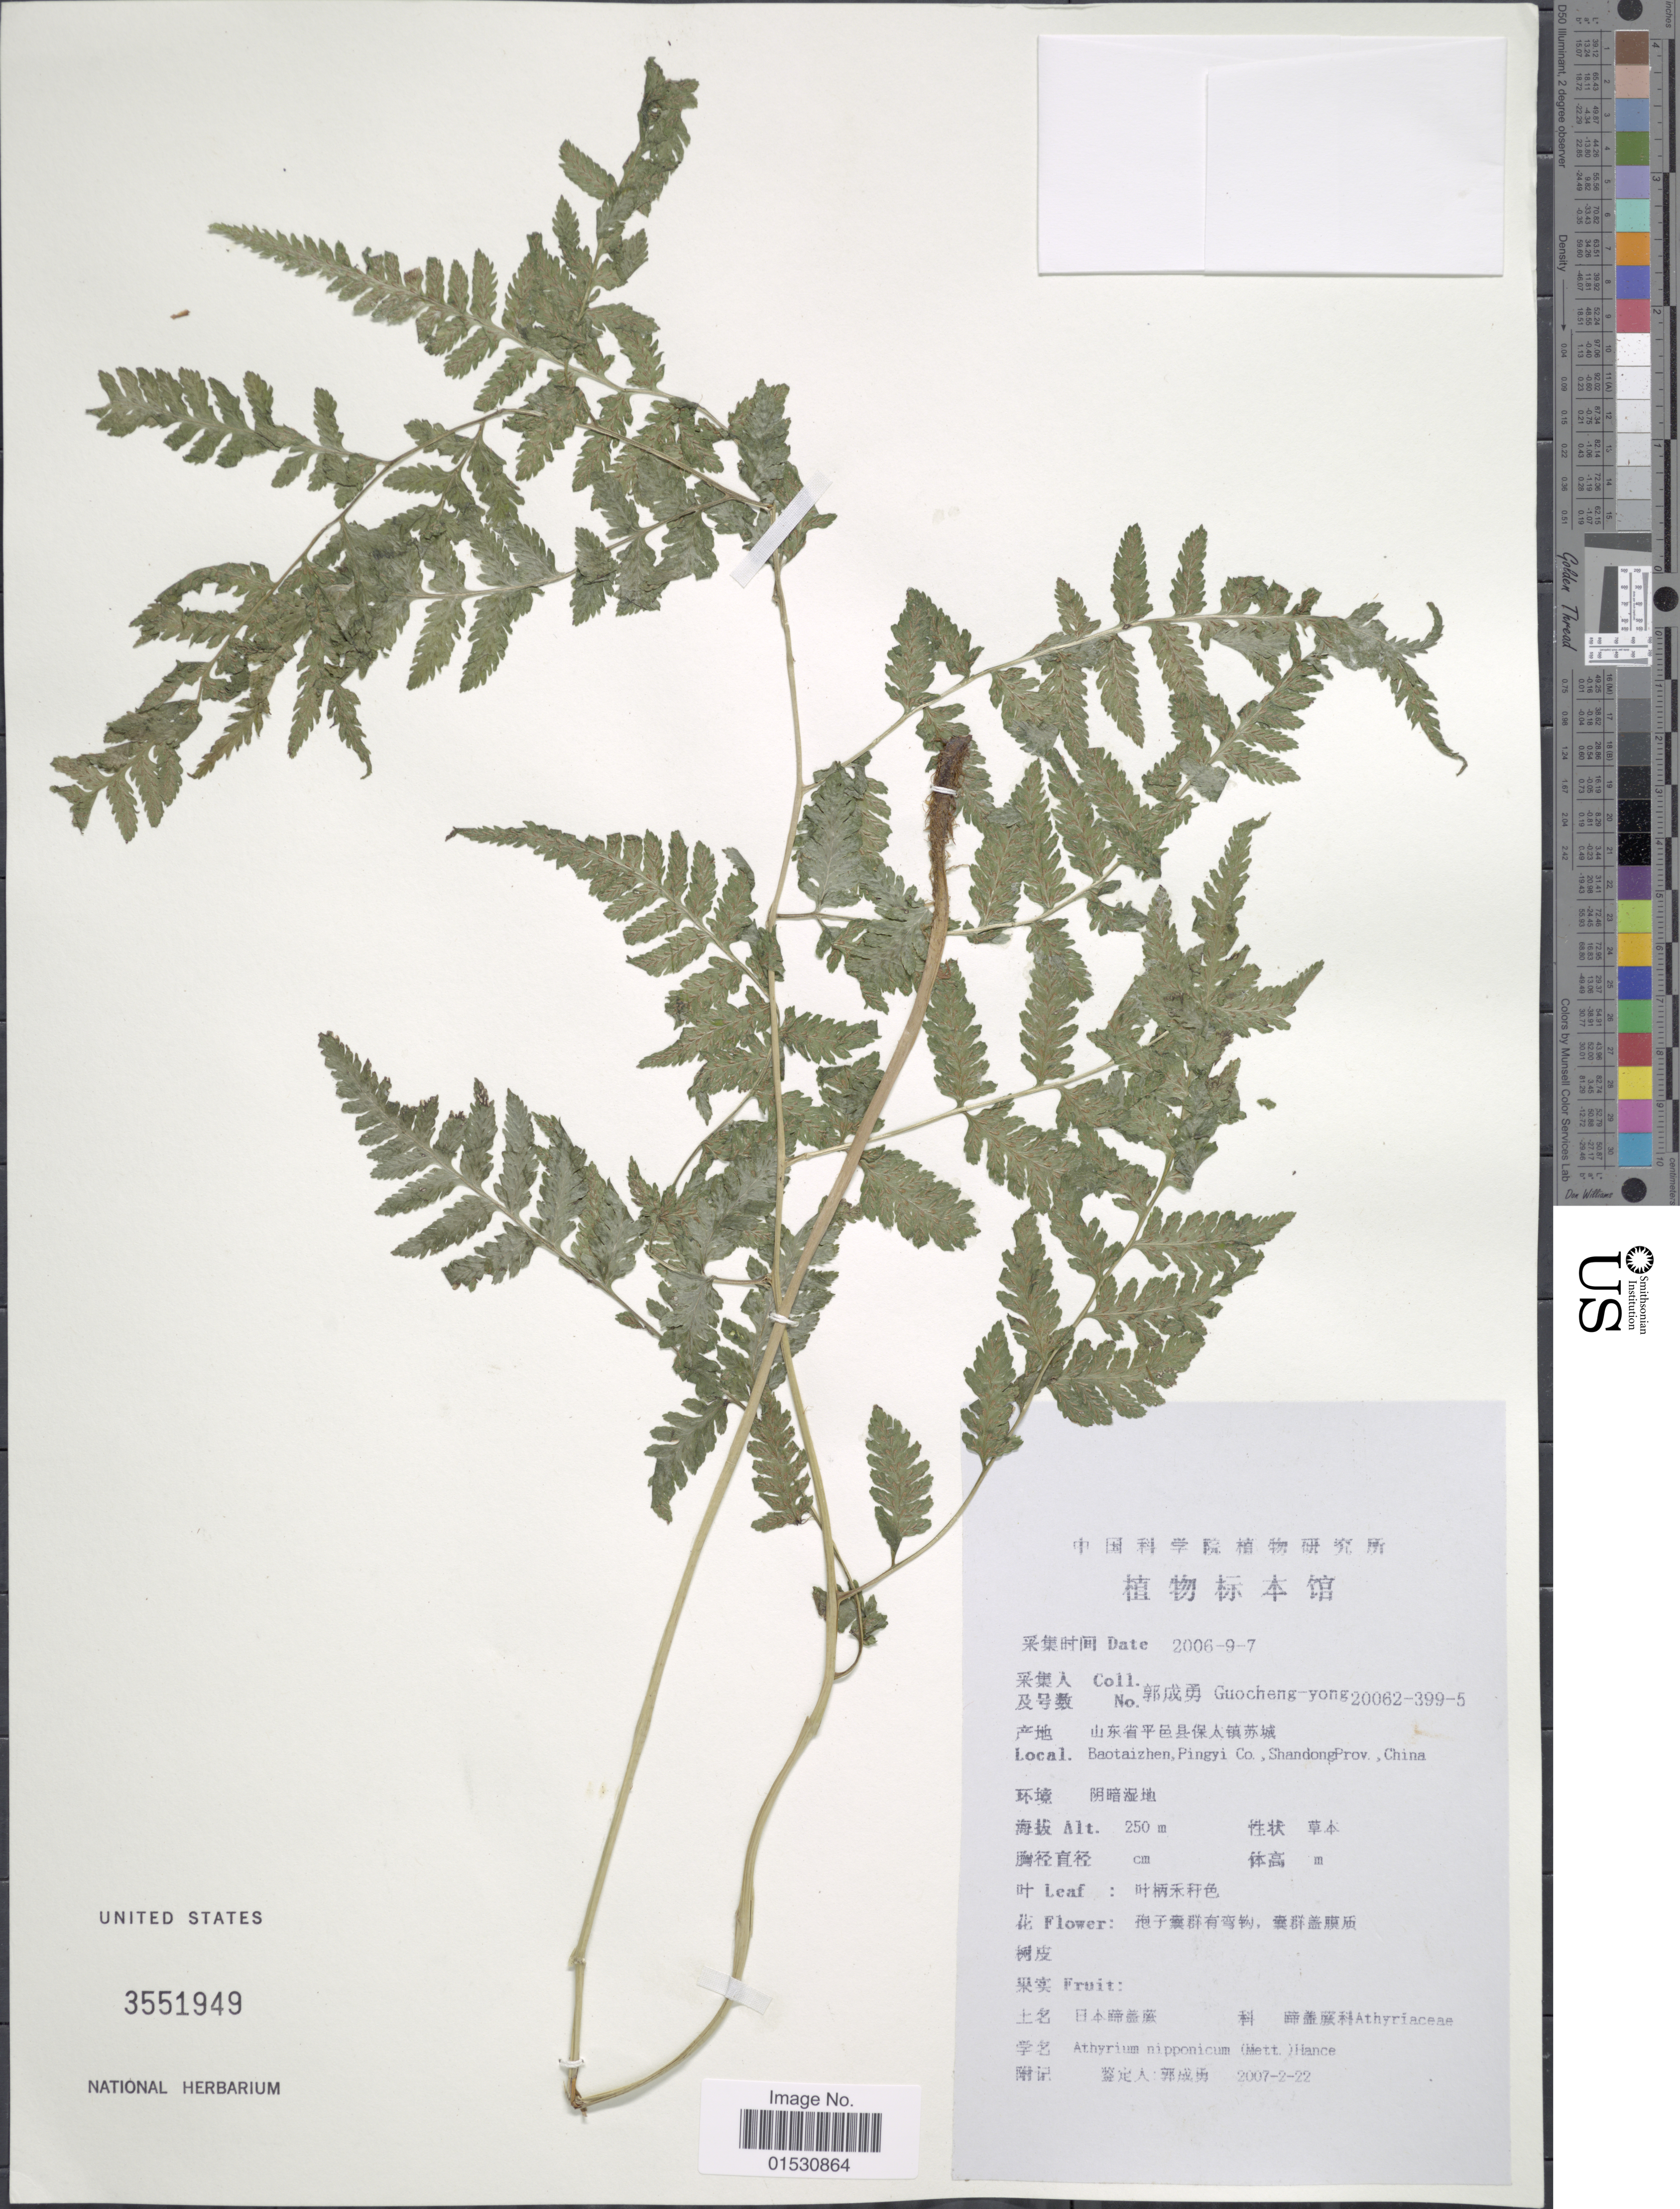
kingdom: Plantae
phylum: Tracheophyta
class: Polypodiopsida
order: Polypodiales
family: Athyriaceae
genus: Athyrium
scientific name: Athyrium nipponicum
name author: (Mett.) Hance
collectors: Guo cheng-yong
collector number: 20062-399-5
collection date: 2006-09-07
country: China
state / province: Shandong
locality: Baotaizhen, Pingyi Co., Shandong Prov.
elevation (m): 250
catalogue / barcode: US 3551949